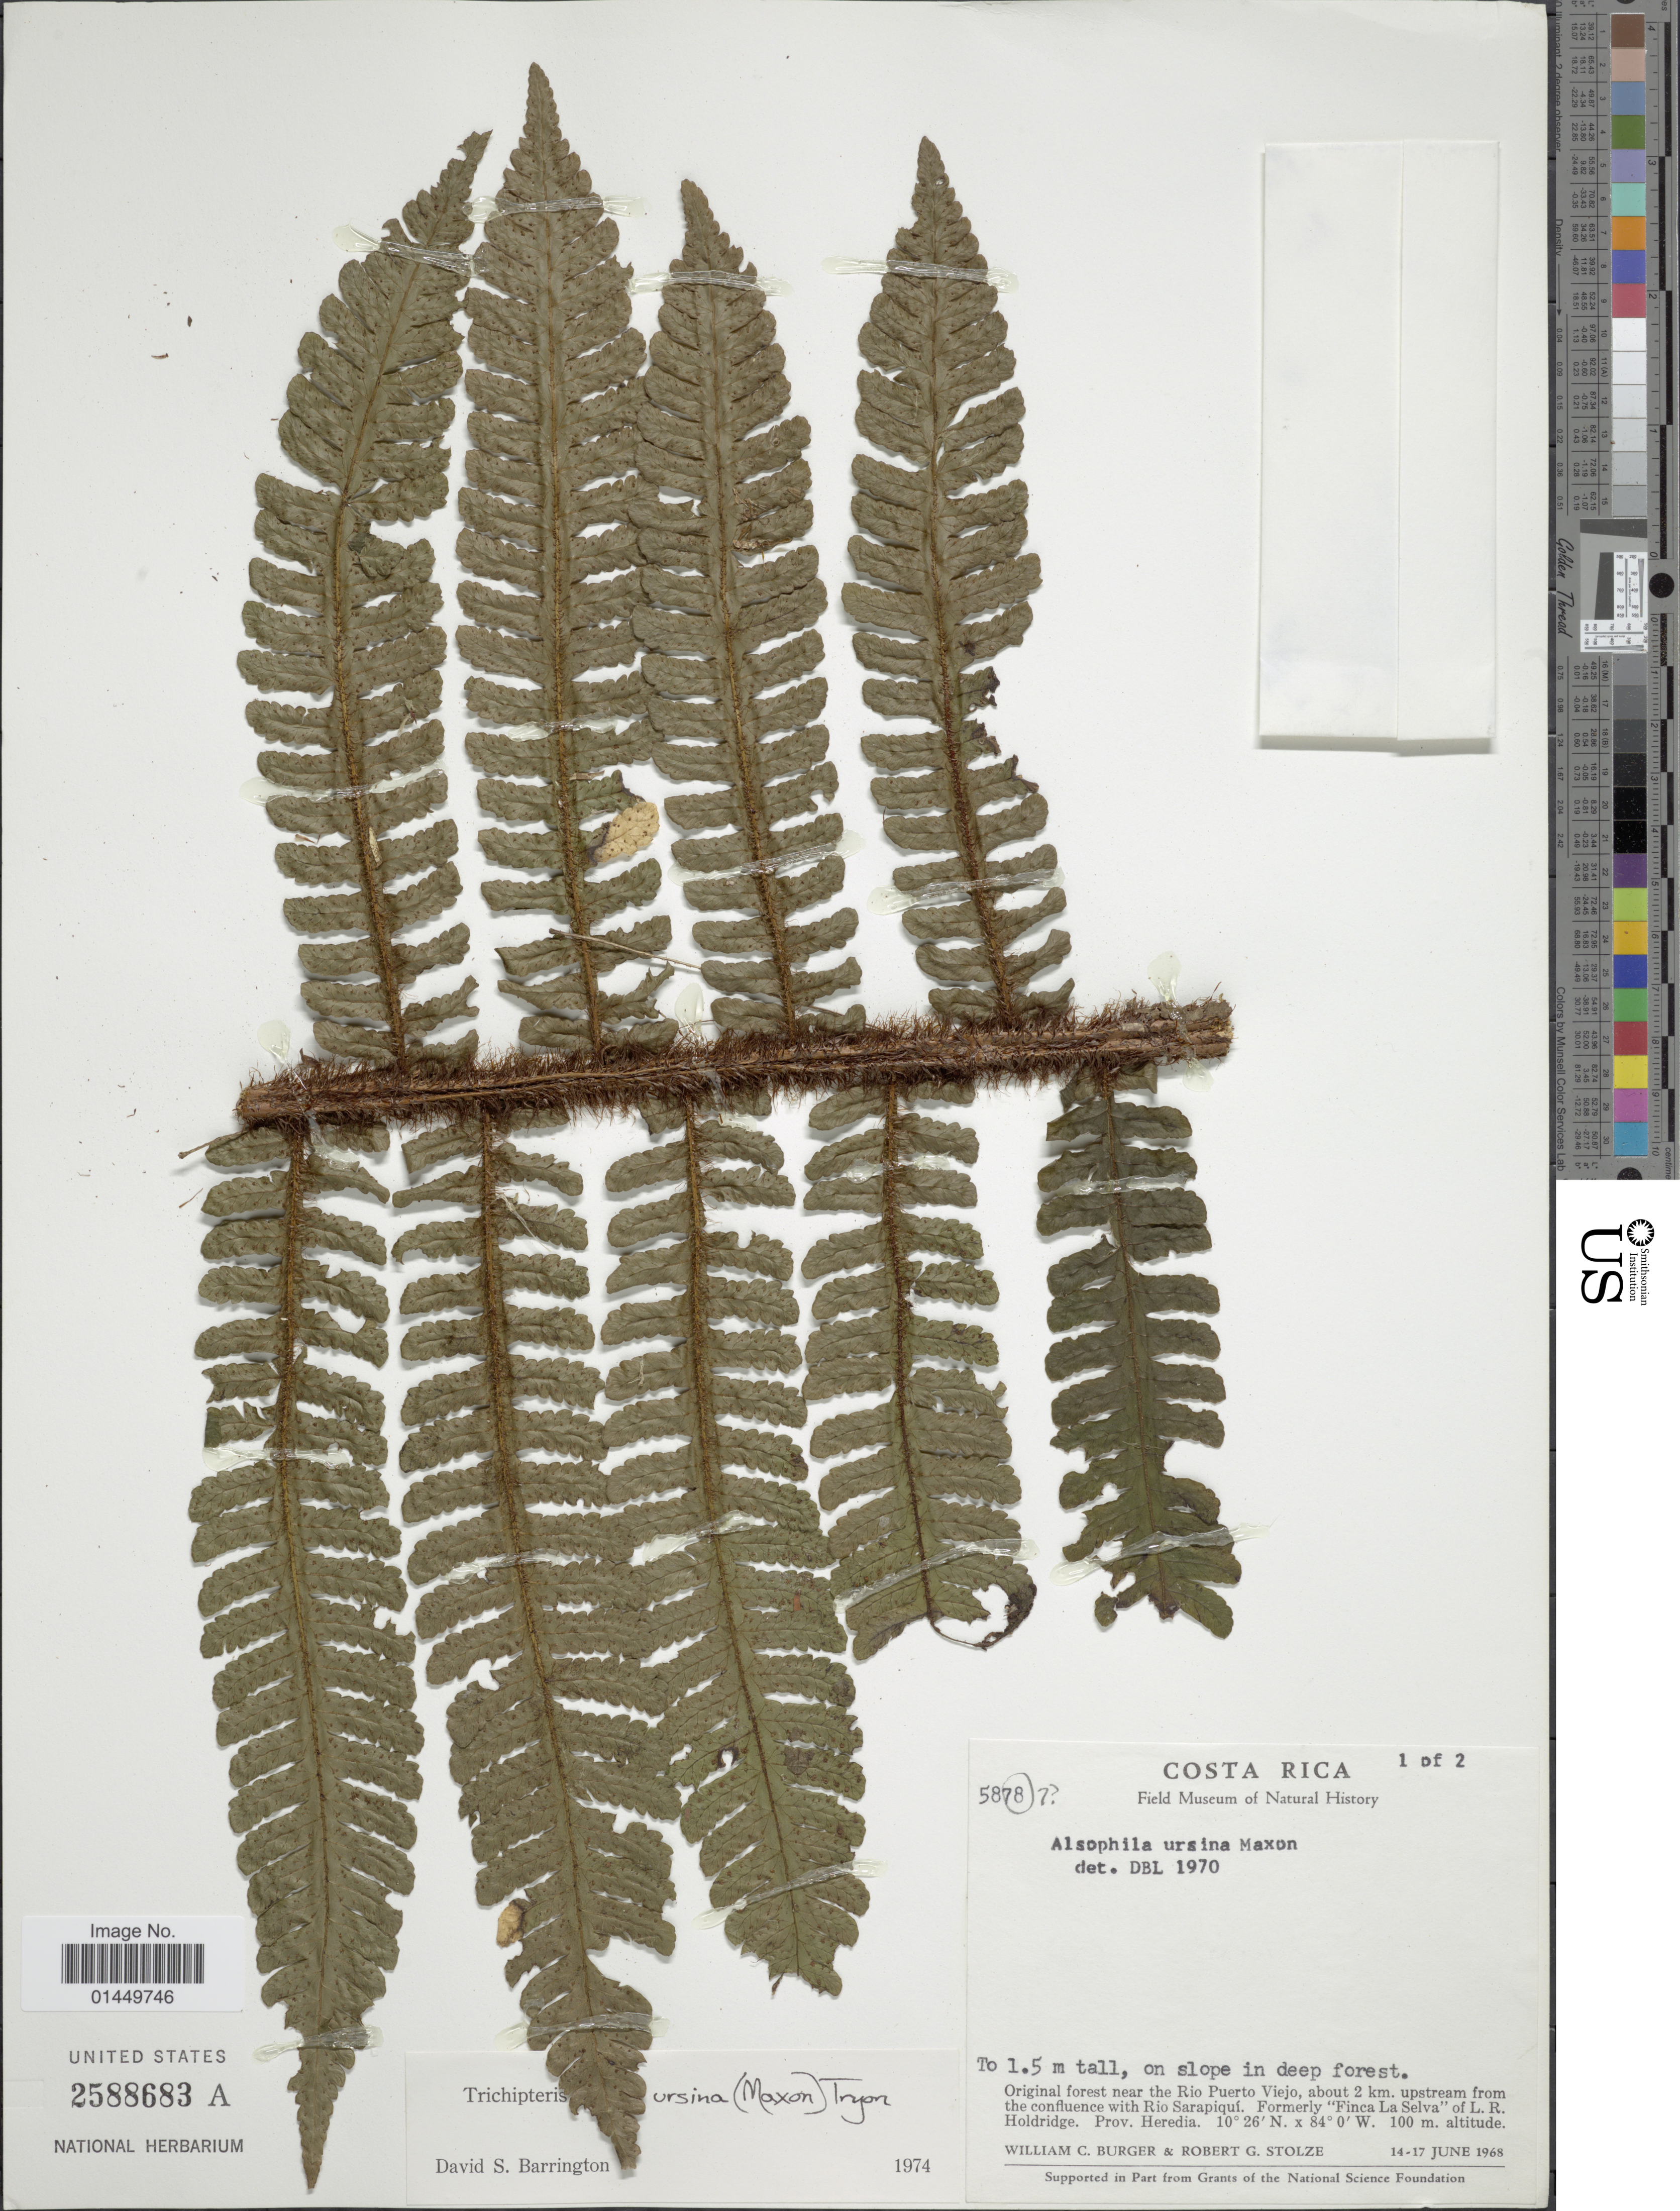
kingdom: Plantae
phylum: Tracheophyta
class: Polypodiopsida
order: Cyatheales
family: Cyatheaceae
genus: Cyathea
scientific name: Cyathea ursina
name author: (Maxon) Lellinger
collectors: W. Burger & R. G. Stolze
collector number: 5878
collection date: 1968-06-14/1968-06-17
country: Costa Rica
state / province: Heredia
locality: Original forest near the Rio Puerto Viejo, about 2 km. upstream from the confluence with Rio Sarapiqui, Formerly "Finca La Selva" of L.R. Holdridge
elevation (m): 100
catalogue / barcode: US 2588683A